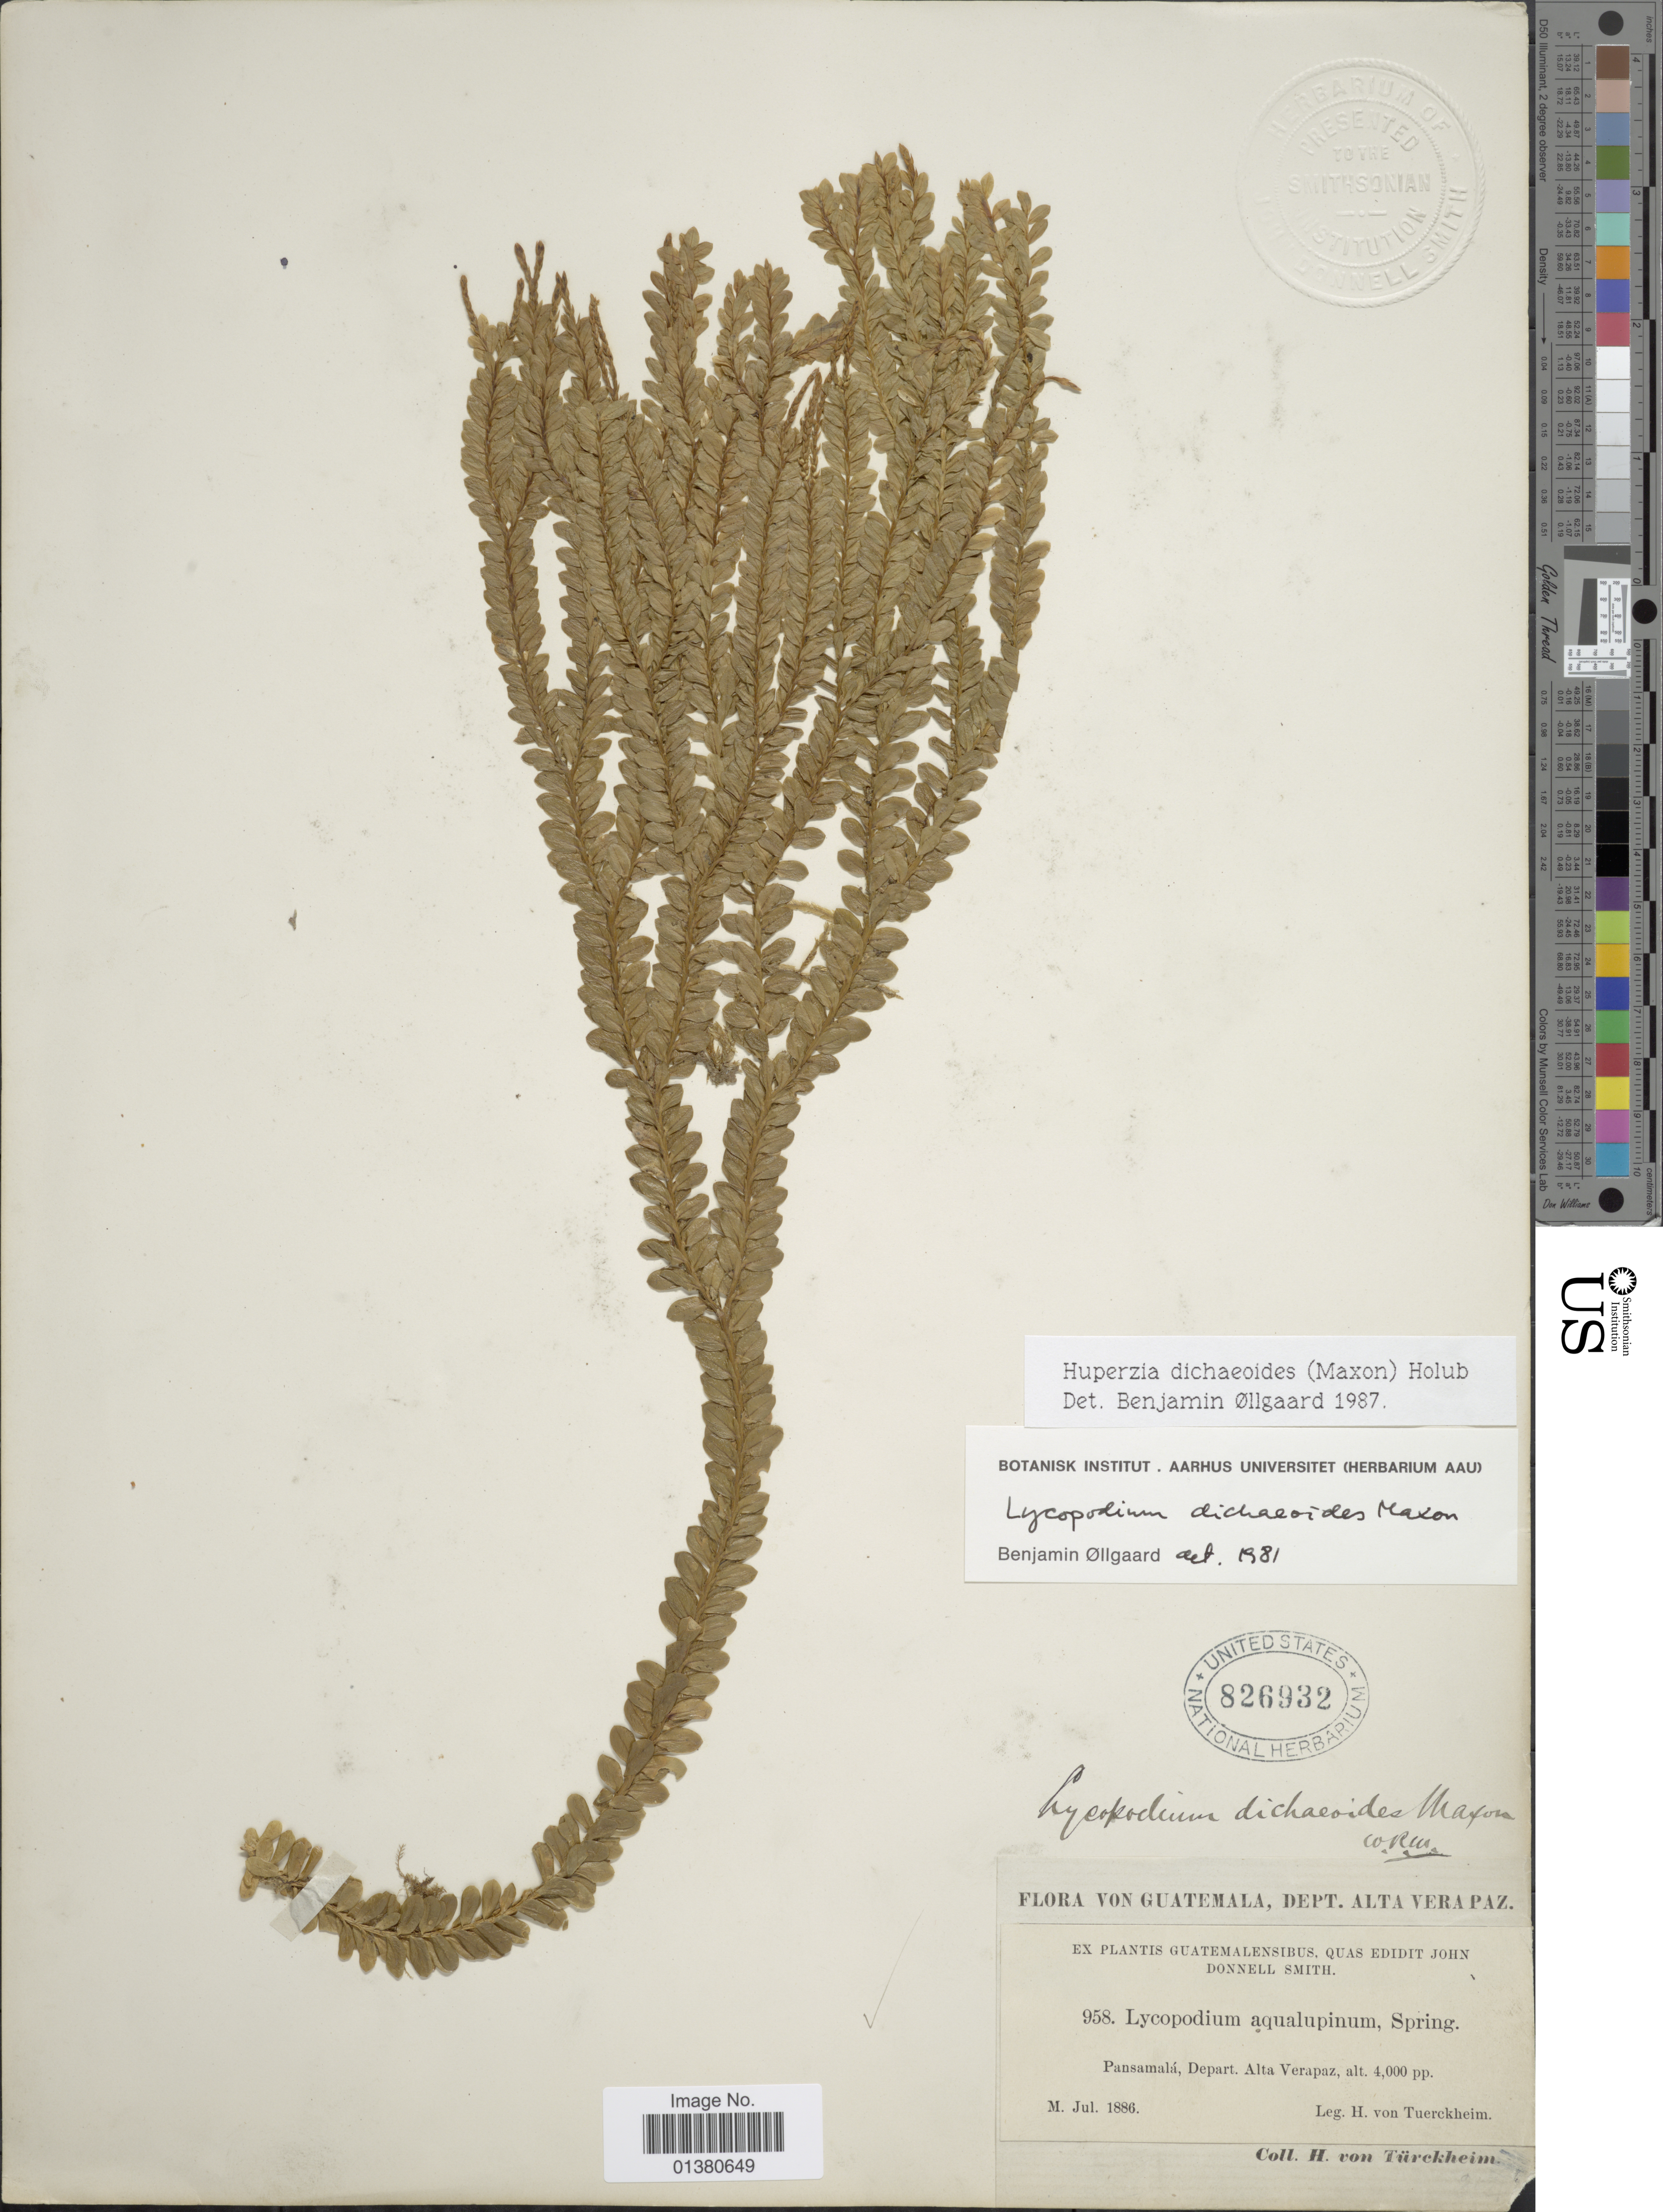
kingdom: Plantae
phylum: Tracheophyta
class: Lycopodiopsida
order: Lycopodiales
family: Lycopodiaceae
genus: Phlegmariurus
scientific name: Phlegmariurus dichaeoides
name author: (Maxon) B. Øllg.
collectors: H. von Türckheim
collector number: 958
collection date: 1886-07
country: Guatemala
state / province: Alta Verapaz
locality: Pansamalá, Deapart. Alta Verapaz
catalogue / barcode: US 826932